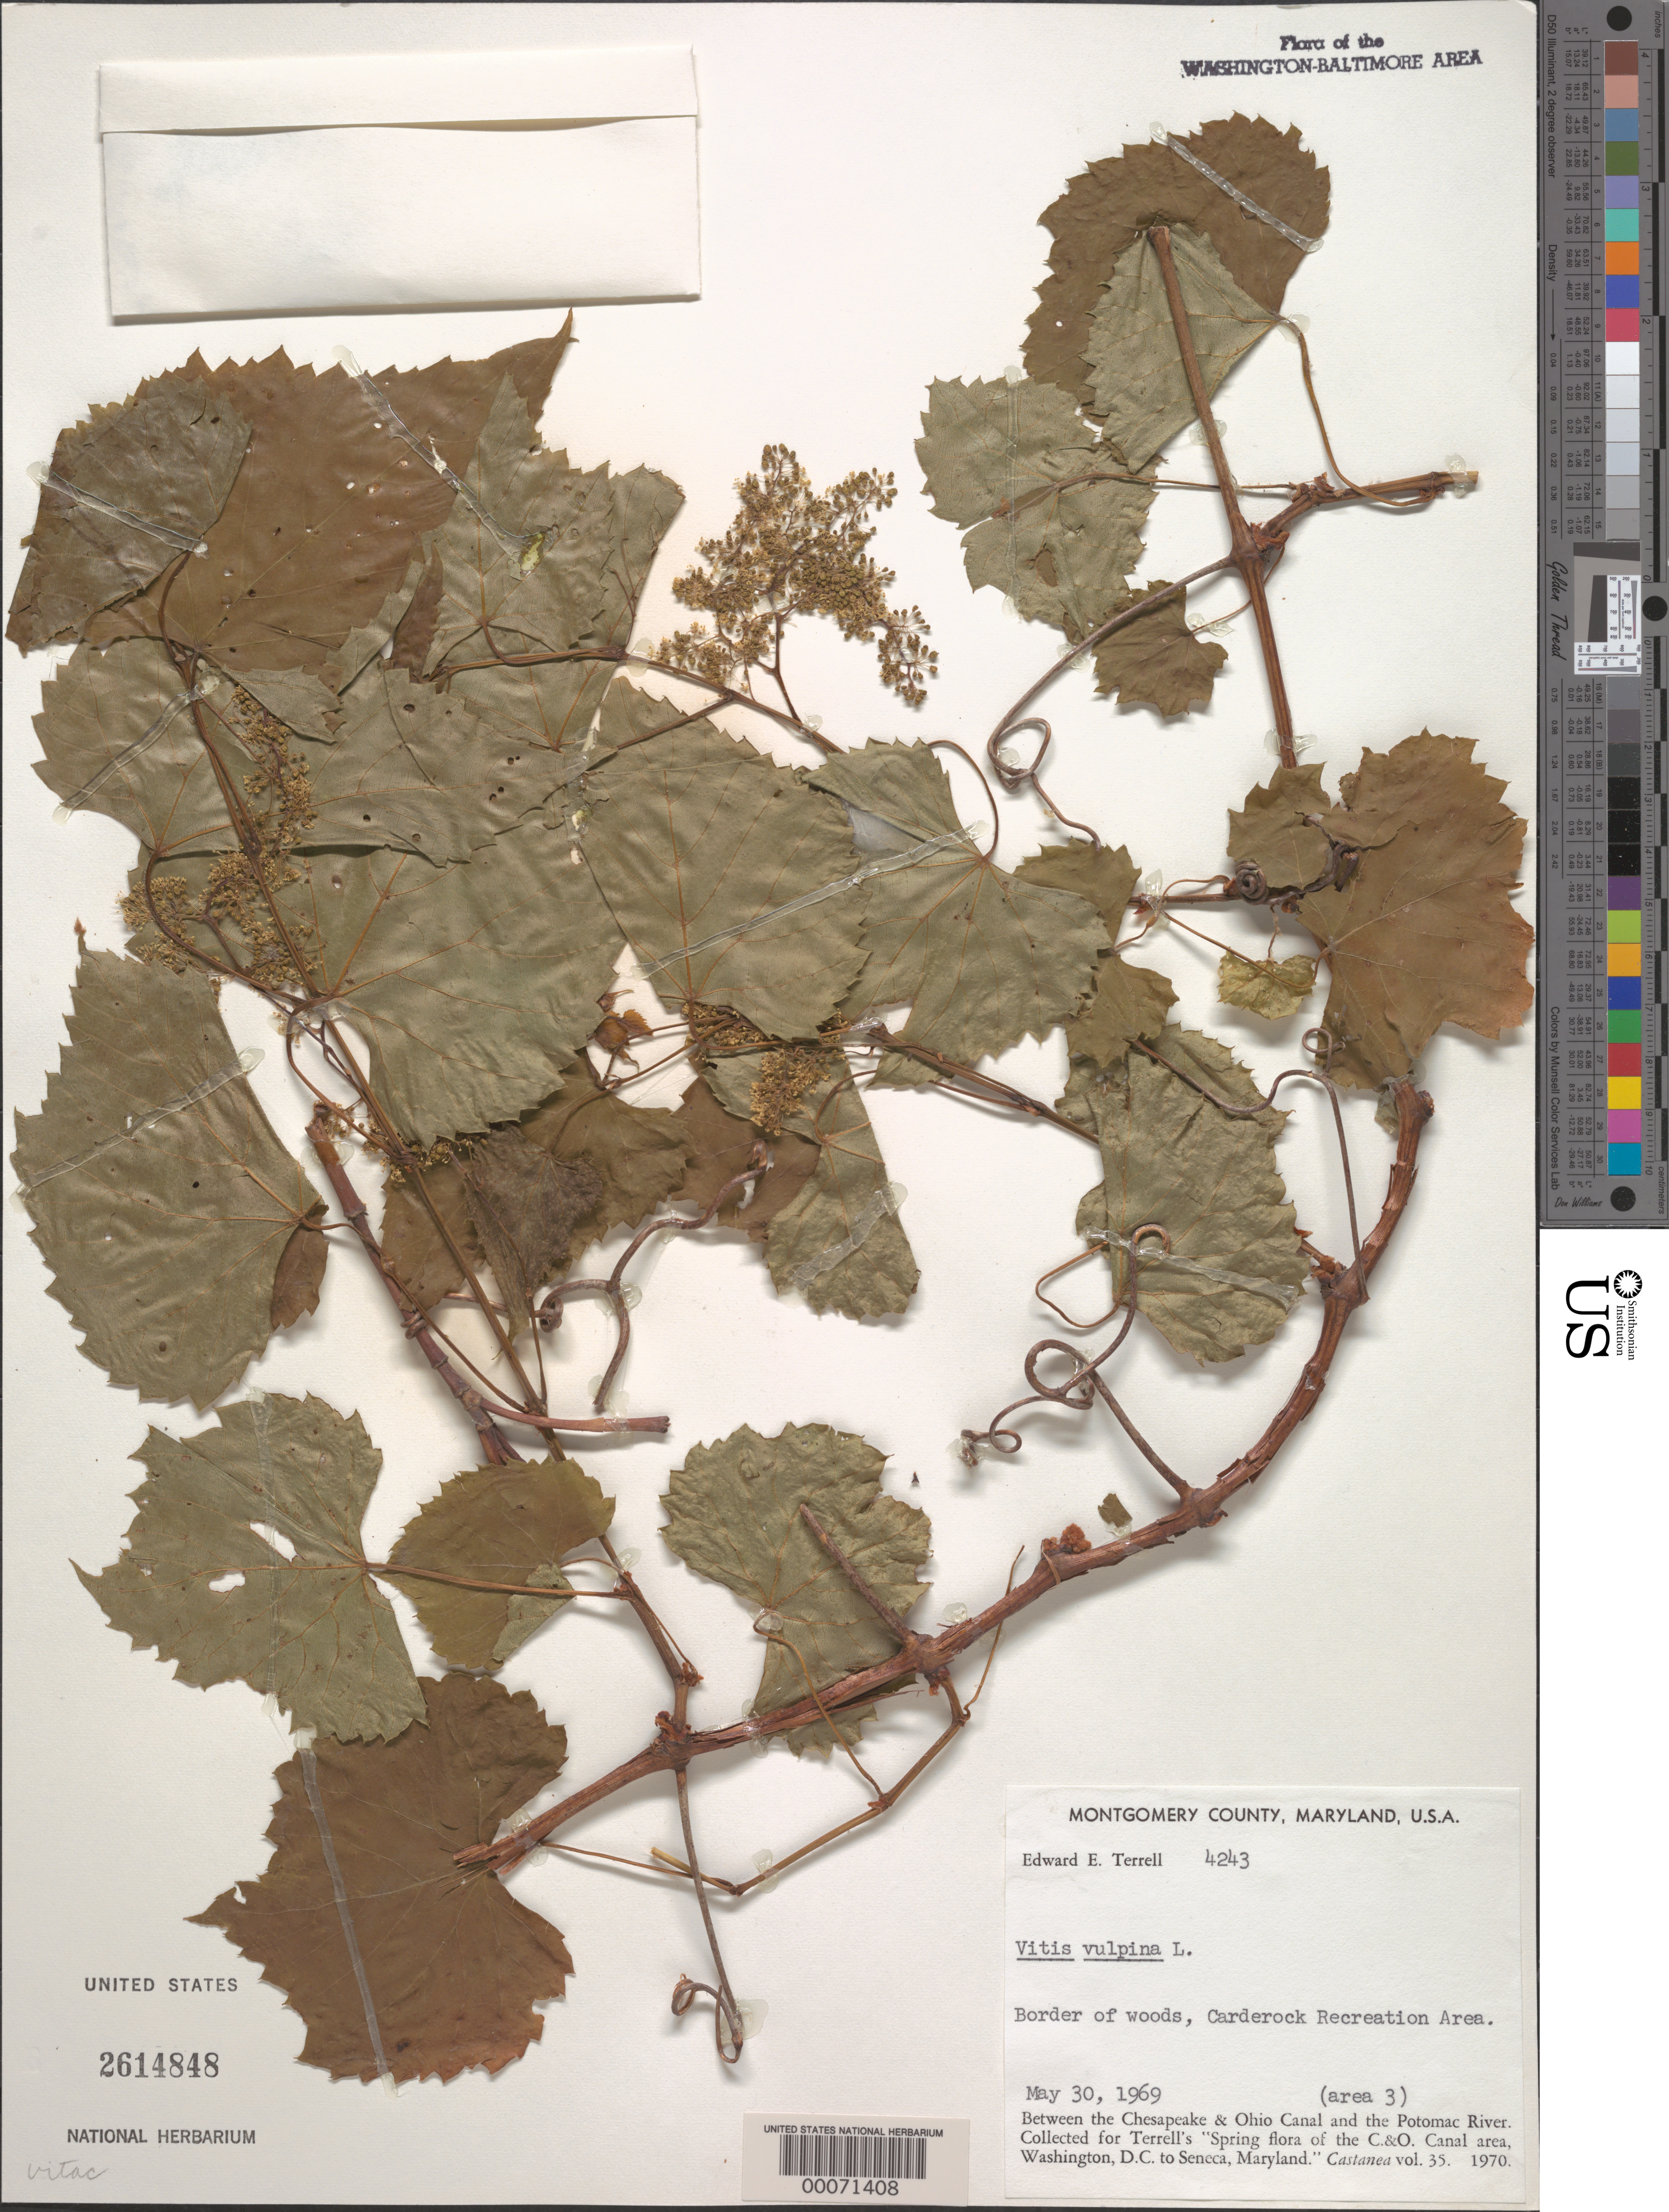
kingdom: Plantae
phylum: Tracheophyta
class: Magnoliopsida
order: Vitales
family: Vitaceae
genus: Vitis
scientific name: Vitis vulpina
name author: L.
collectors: E. E. Terrell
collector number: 4243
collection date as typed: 30 May 1969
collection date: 1969-05-30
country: United States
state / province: Maryland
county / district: Montgomery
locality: Carderock Recreation area C. & O. Canal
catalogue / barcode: US 2614848